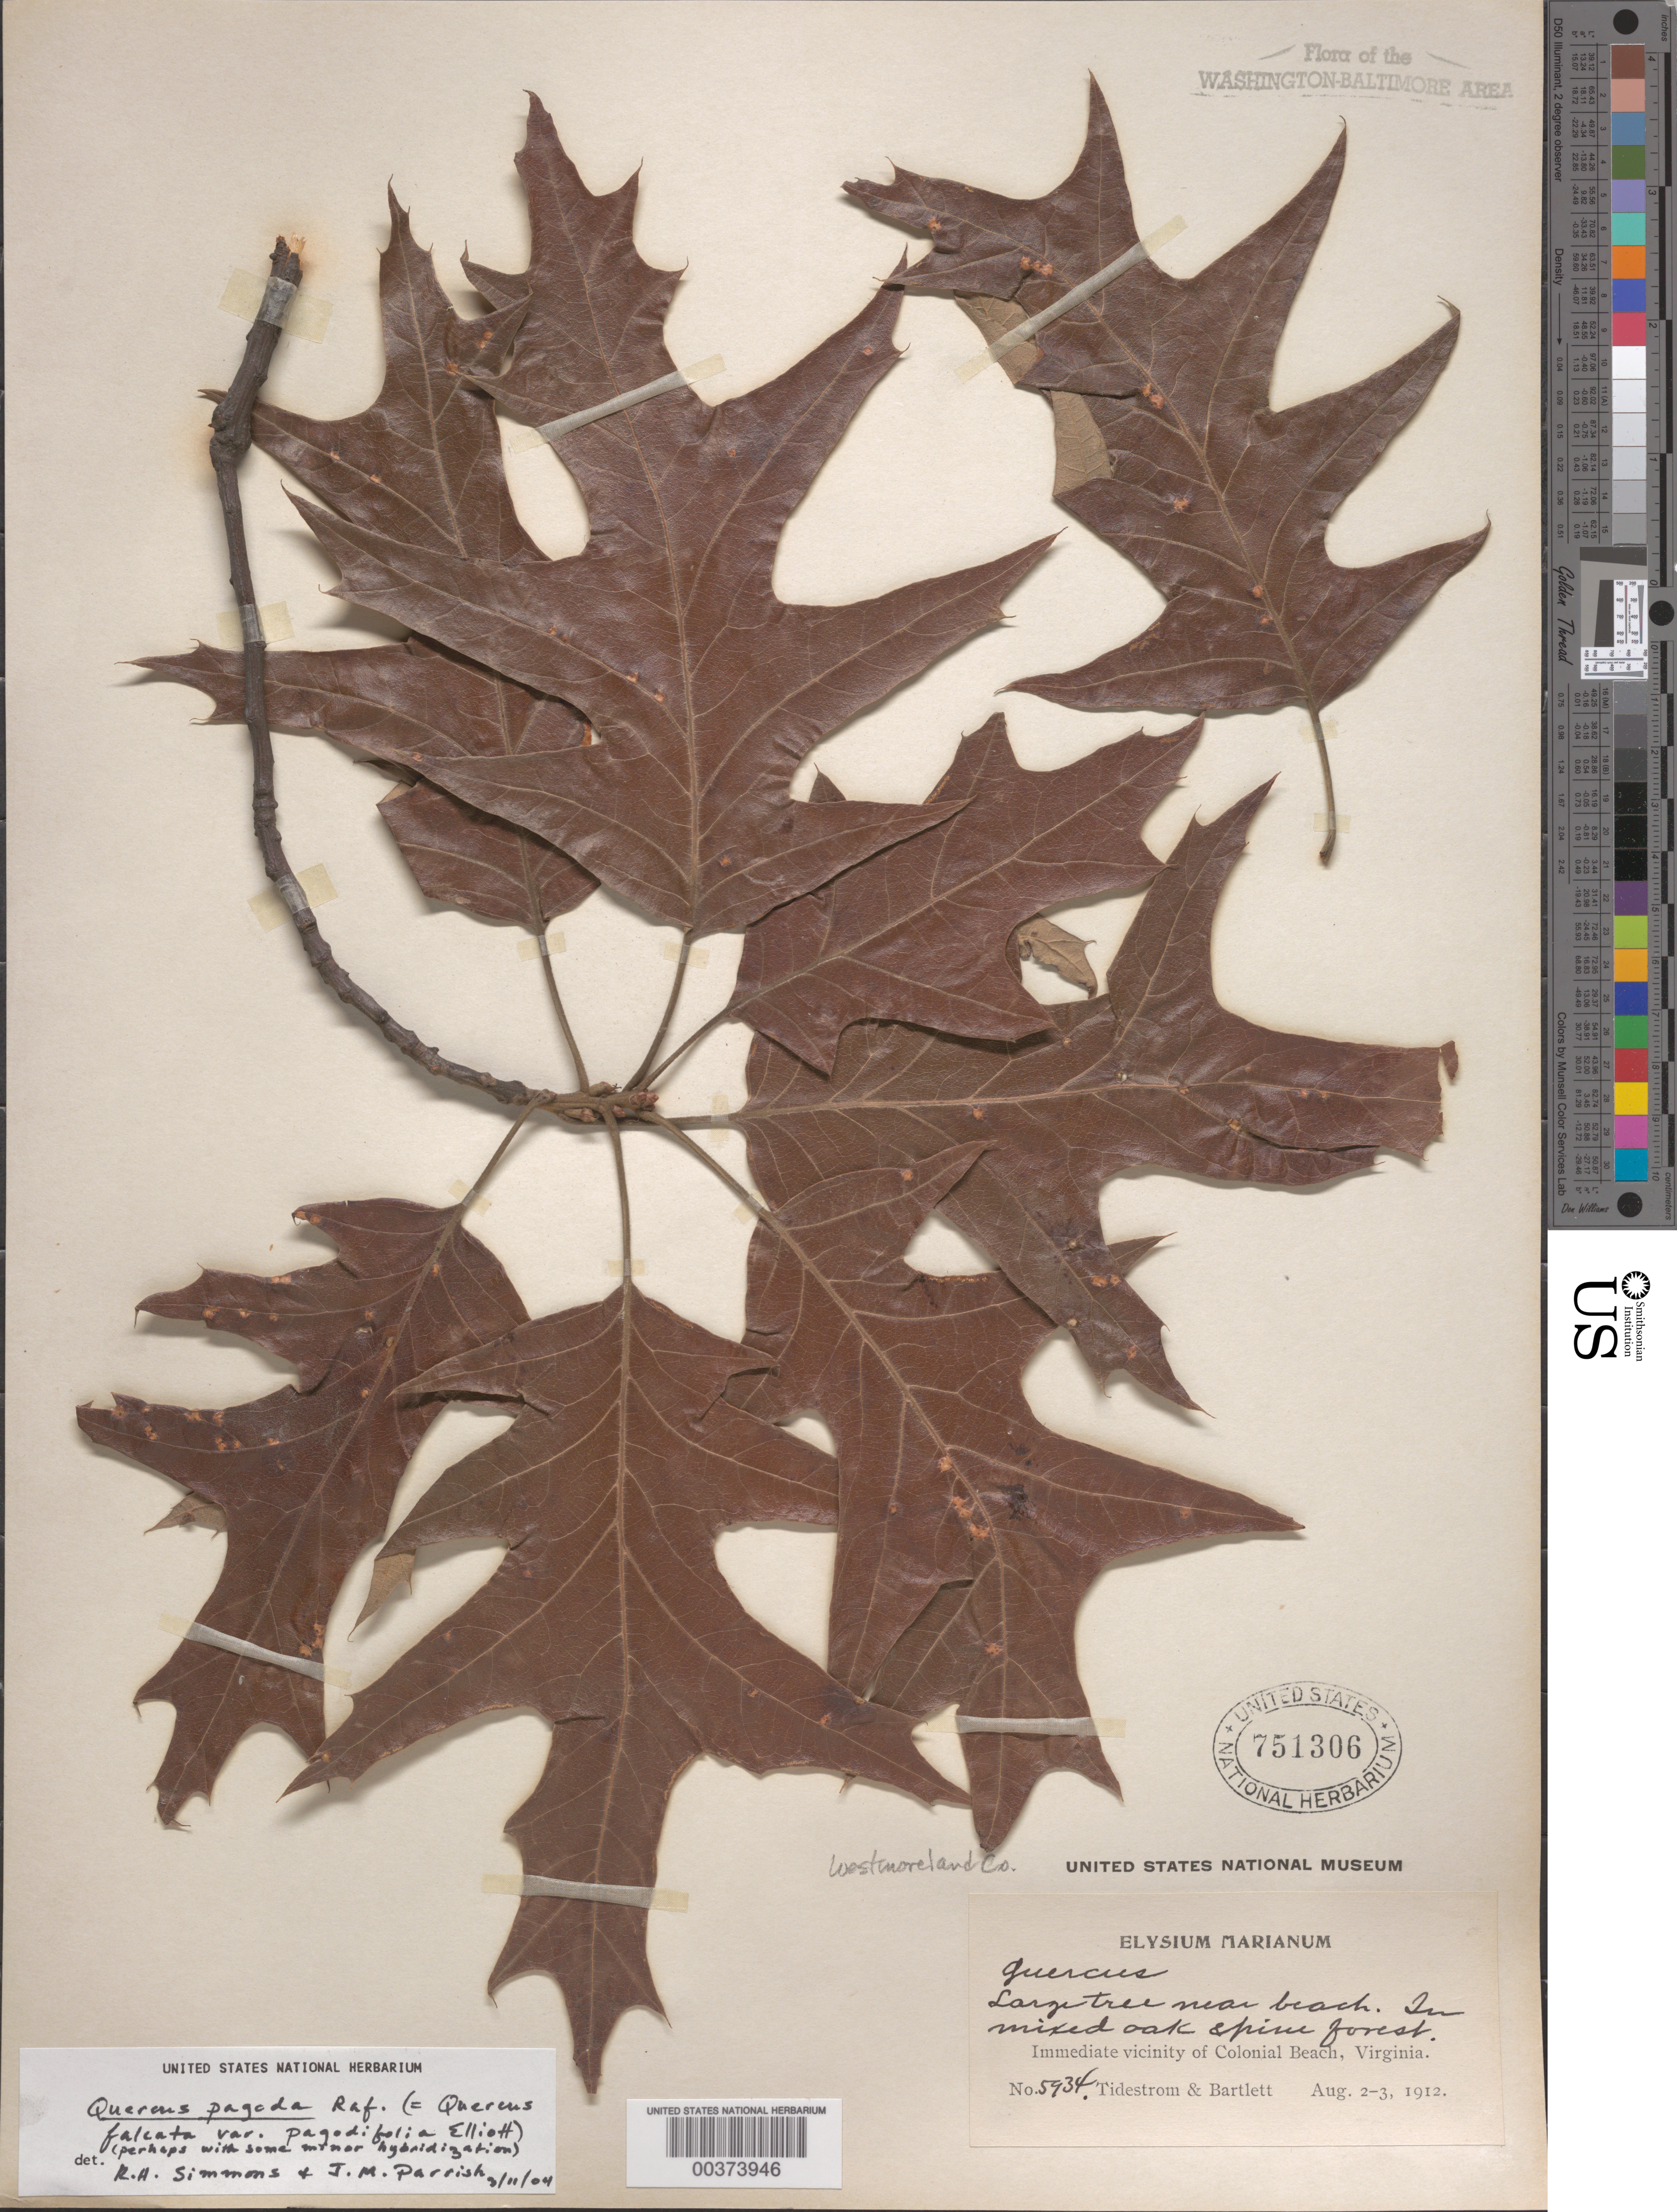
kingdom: Plantae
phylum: Tracheophyta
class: Magnoliopsida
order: Fagales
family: Fagaceae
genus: Quercus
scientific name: Quercus pagoda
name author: Raf.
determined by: Simmons, R. H., (UNITED STATES)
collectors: I. F. Tidestrom & H. H. Bartlett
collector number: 5934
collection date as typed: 02 Aug 1912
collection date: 1912-08-02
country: United States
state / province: Virginia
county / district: Westmoreland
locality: Colonial Beach vicinity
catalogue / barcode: US 751306